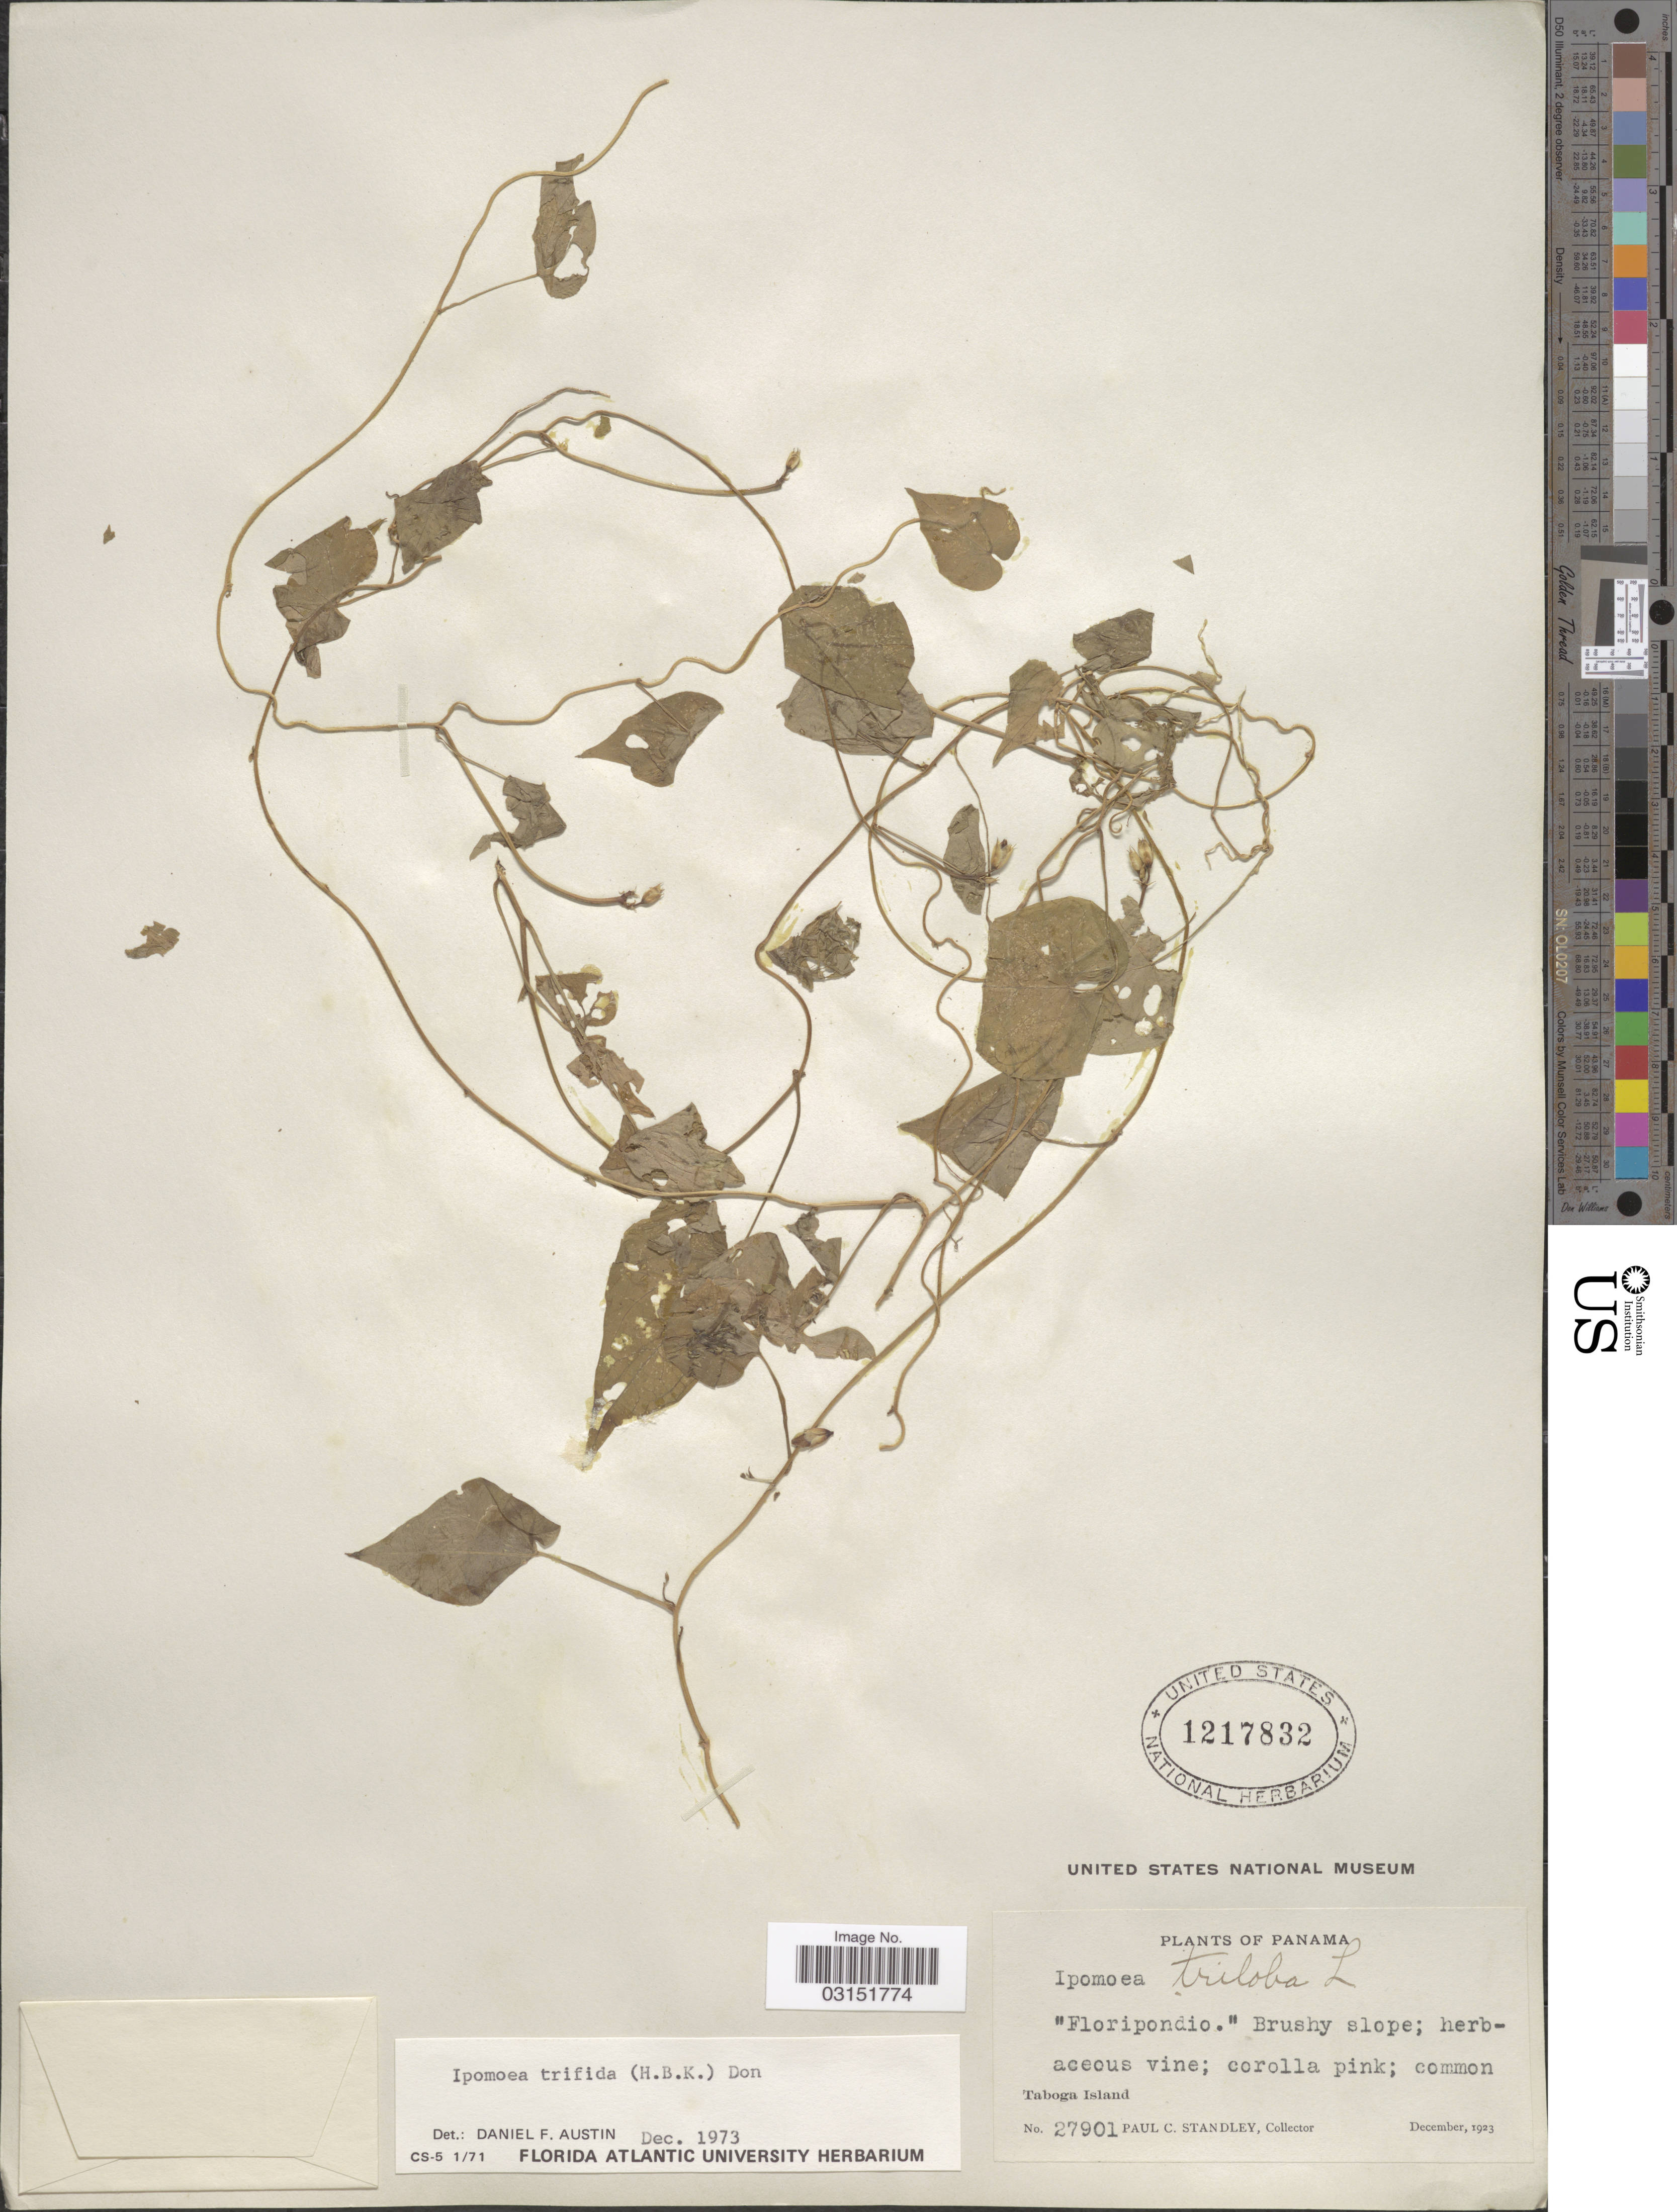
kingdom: Plantae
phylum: Tracheophyta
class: Magnoliopsida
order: Solanales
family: Convolvulaceae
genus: Ipomoea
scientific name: Ipomoea trifida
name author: (Kunth) G. Don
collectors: P. C. Standley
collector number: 27901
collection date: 1923-12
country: Panama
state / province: Panamá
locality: Taboga Island.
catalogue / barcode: US 1217832